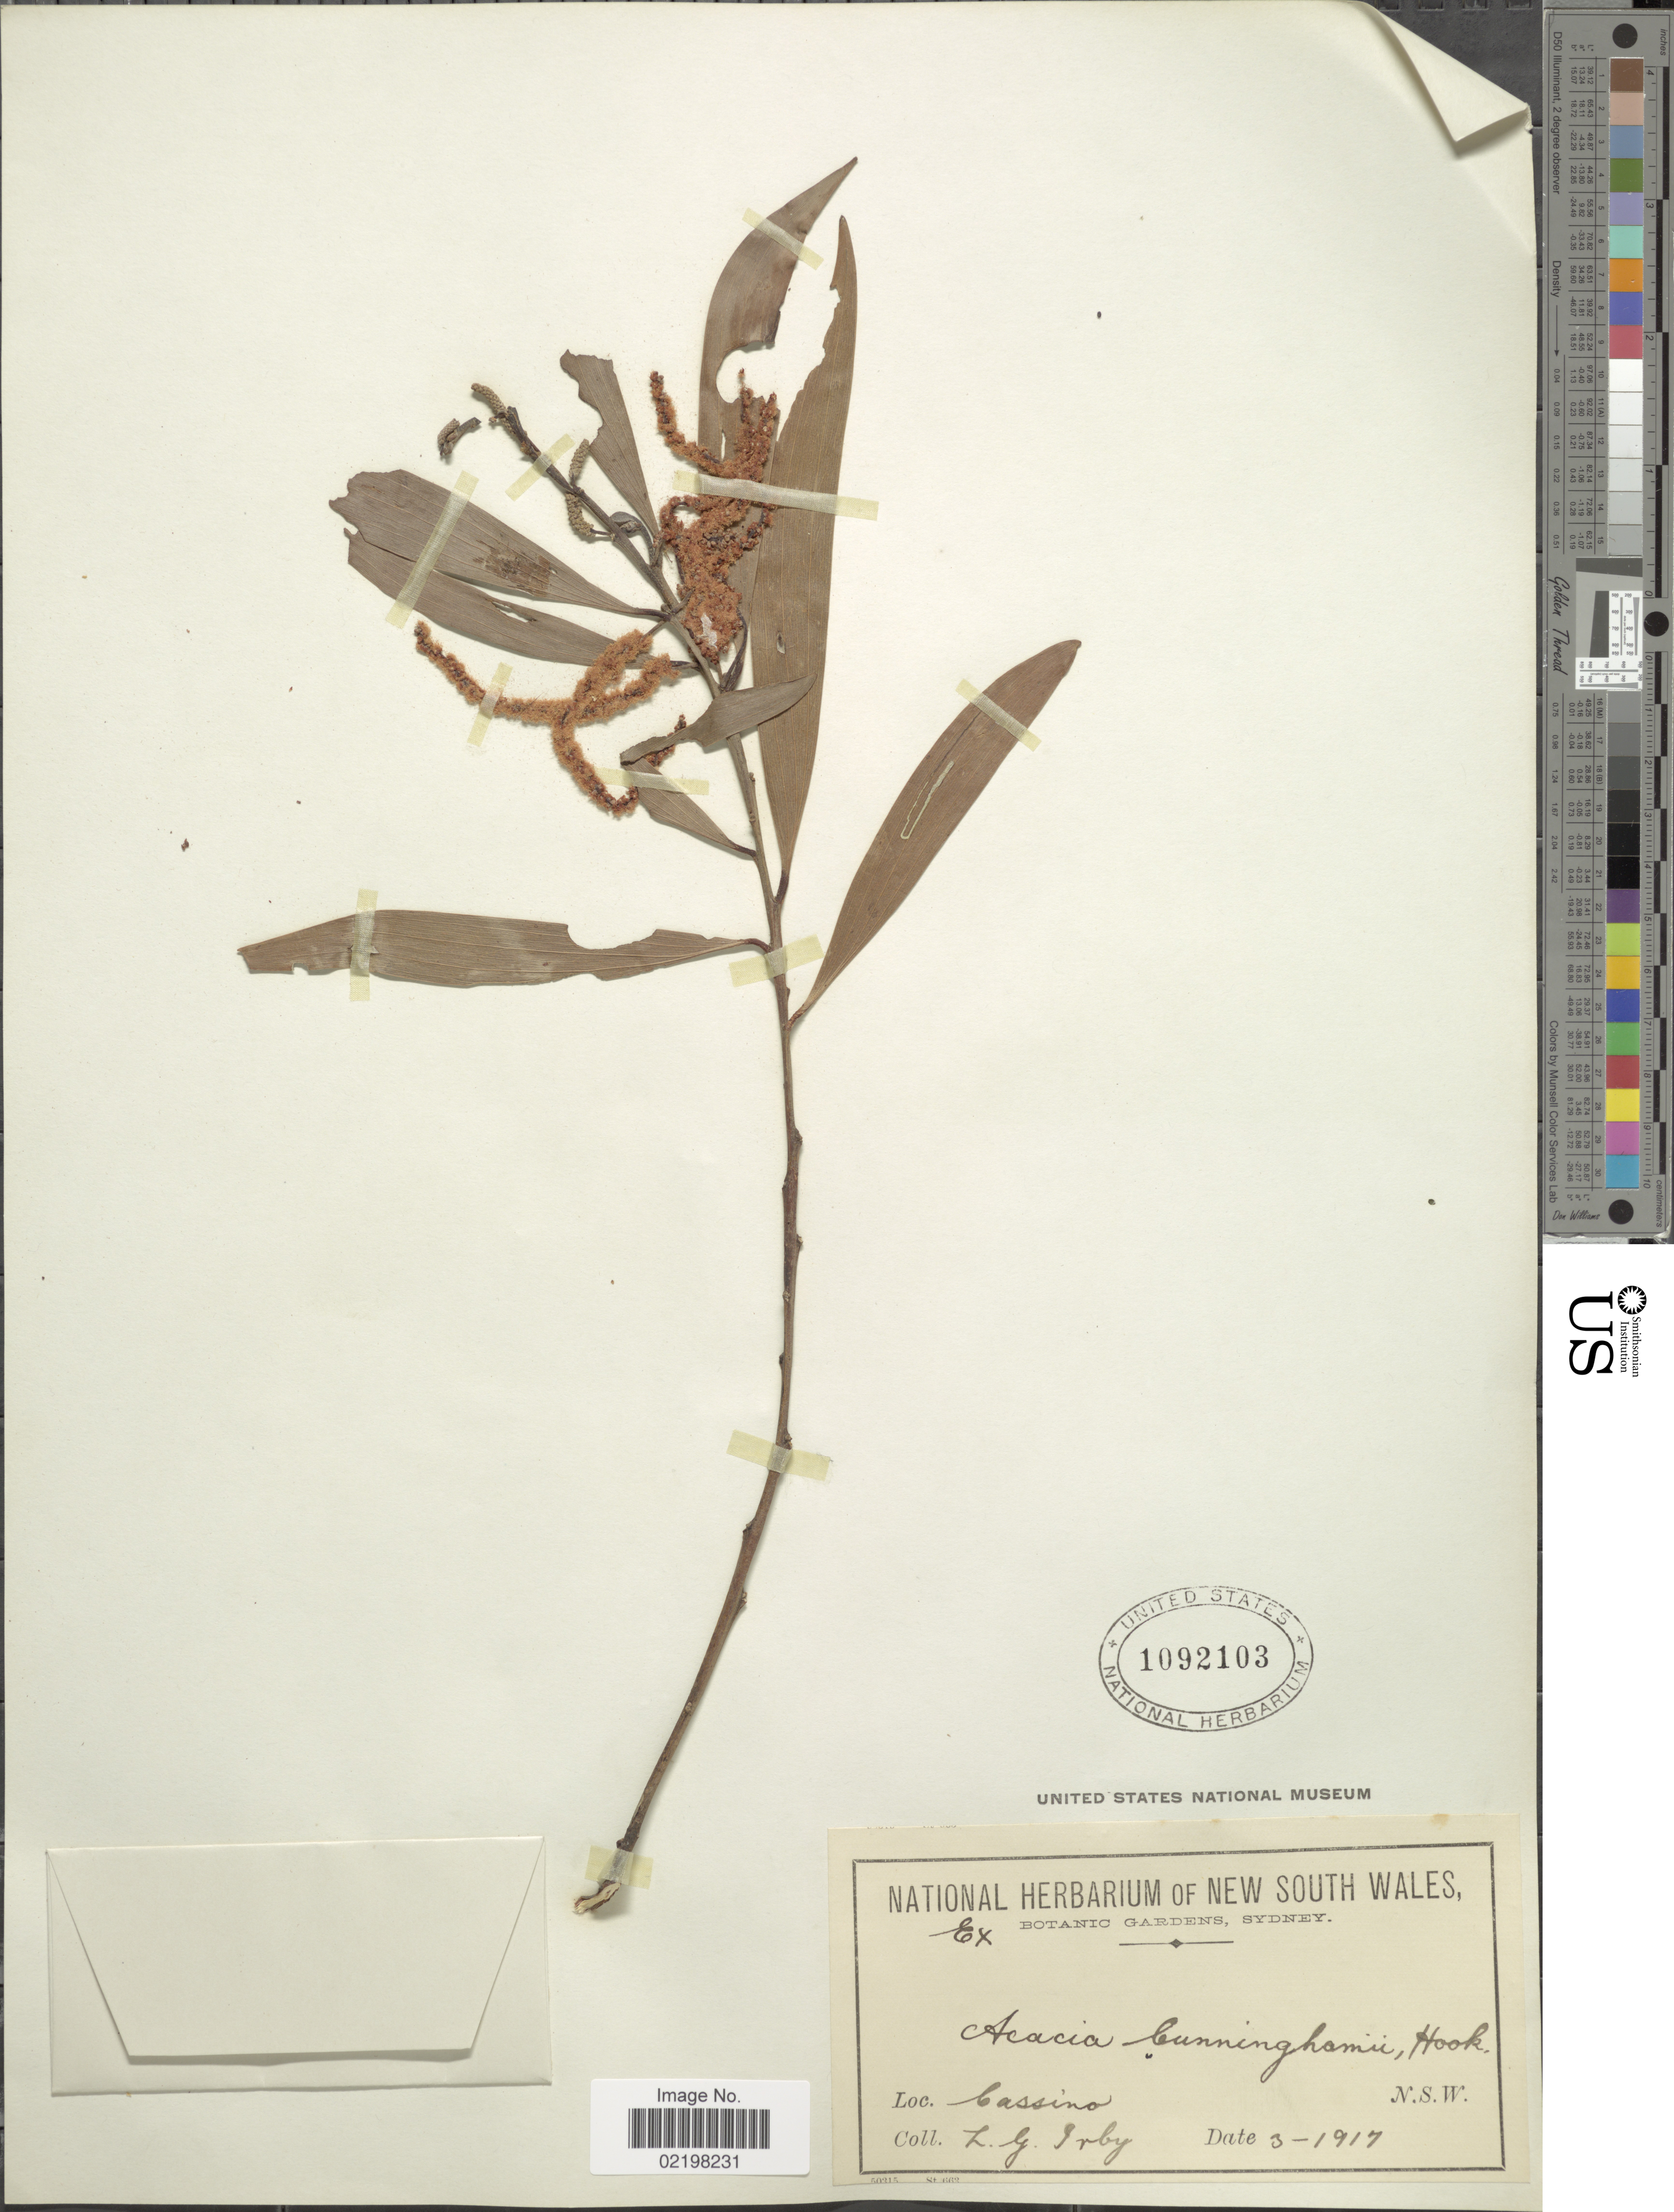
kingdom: Plantae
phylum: Tracheophyta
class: Magnoliopsida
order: Fabales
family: Fabaceae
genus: Acacia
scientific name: Acacia concurrens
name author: Pedley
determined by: Pedley, Leslie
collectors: L. Irby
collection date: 1917-03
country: Australia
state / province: New South Wales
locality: Cassino.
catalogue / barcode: US 1092103